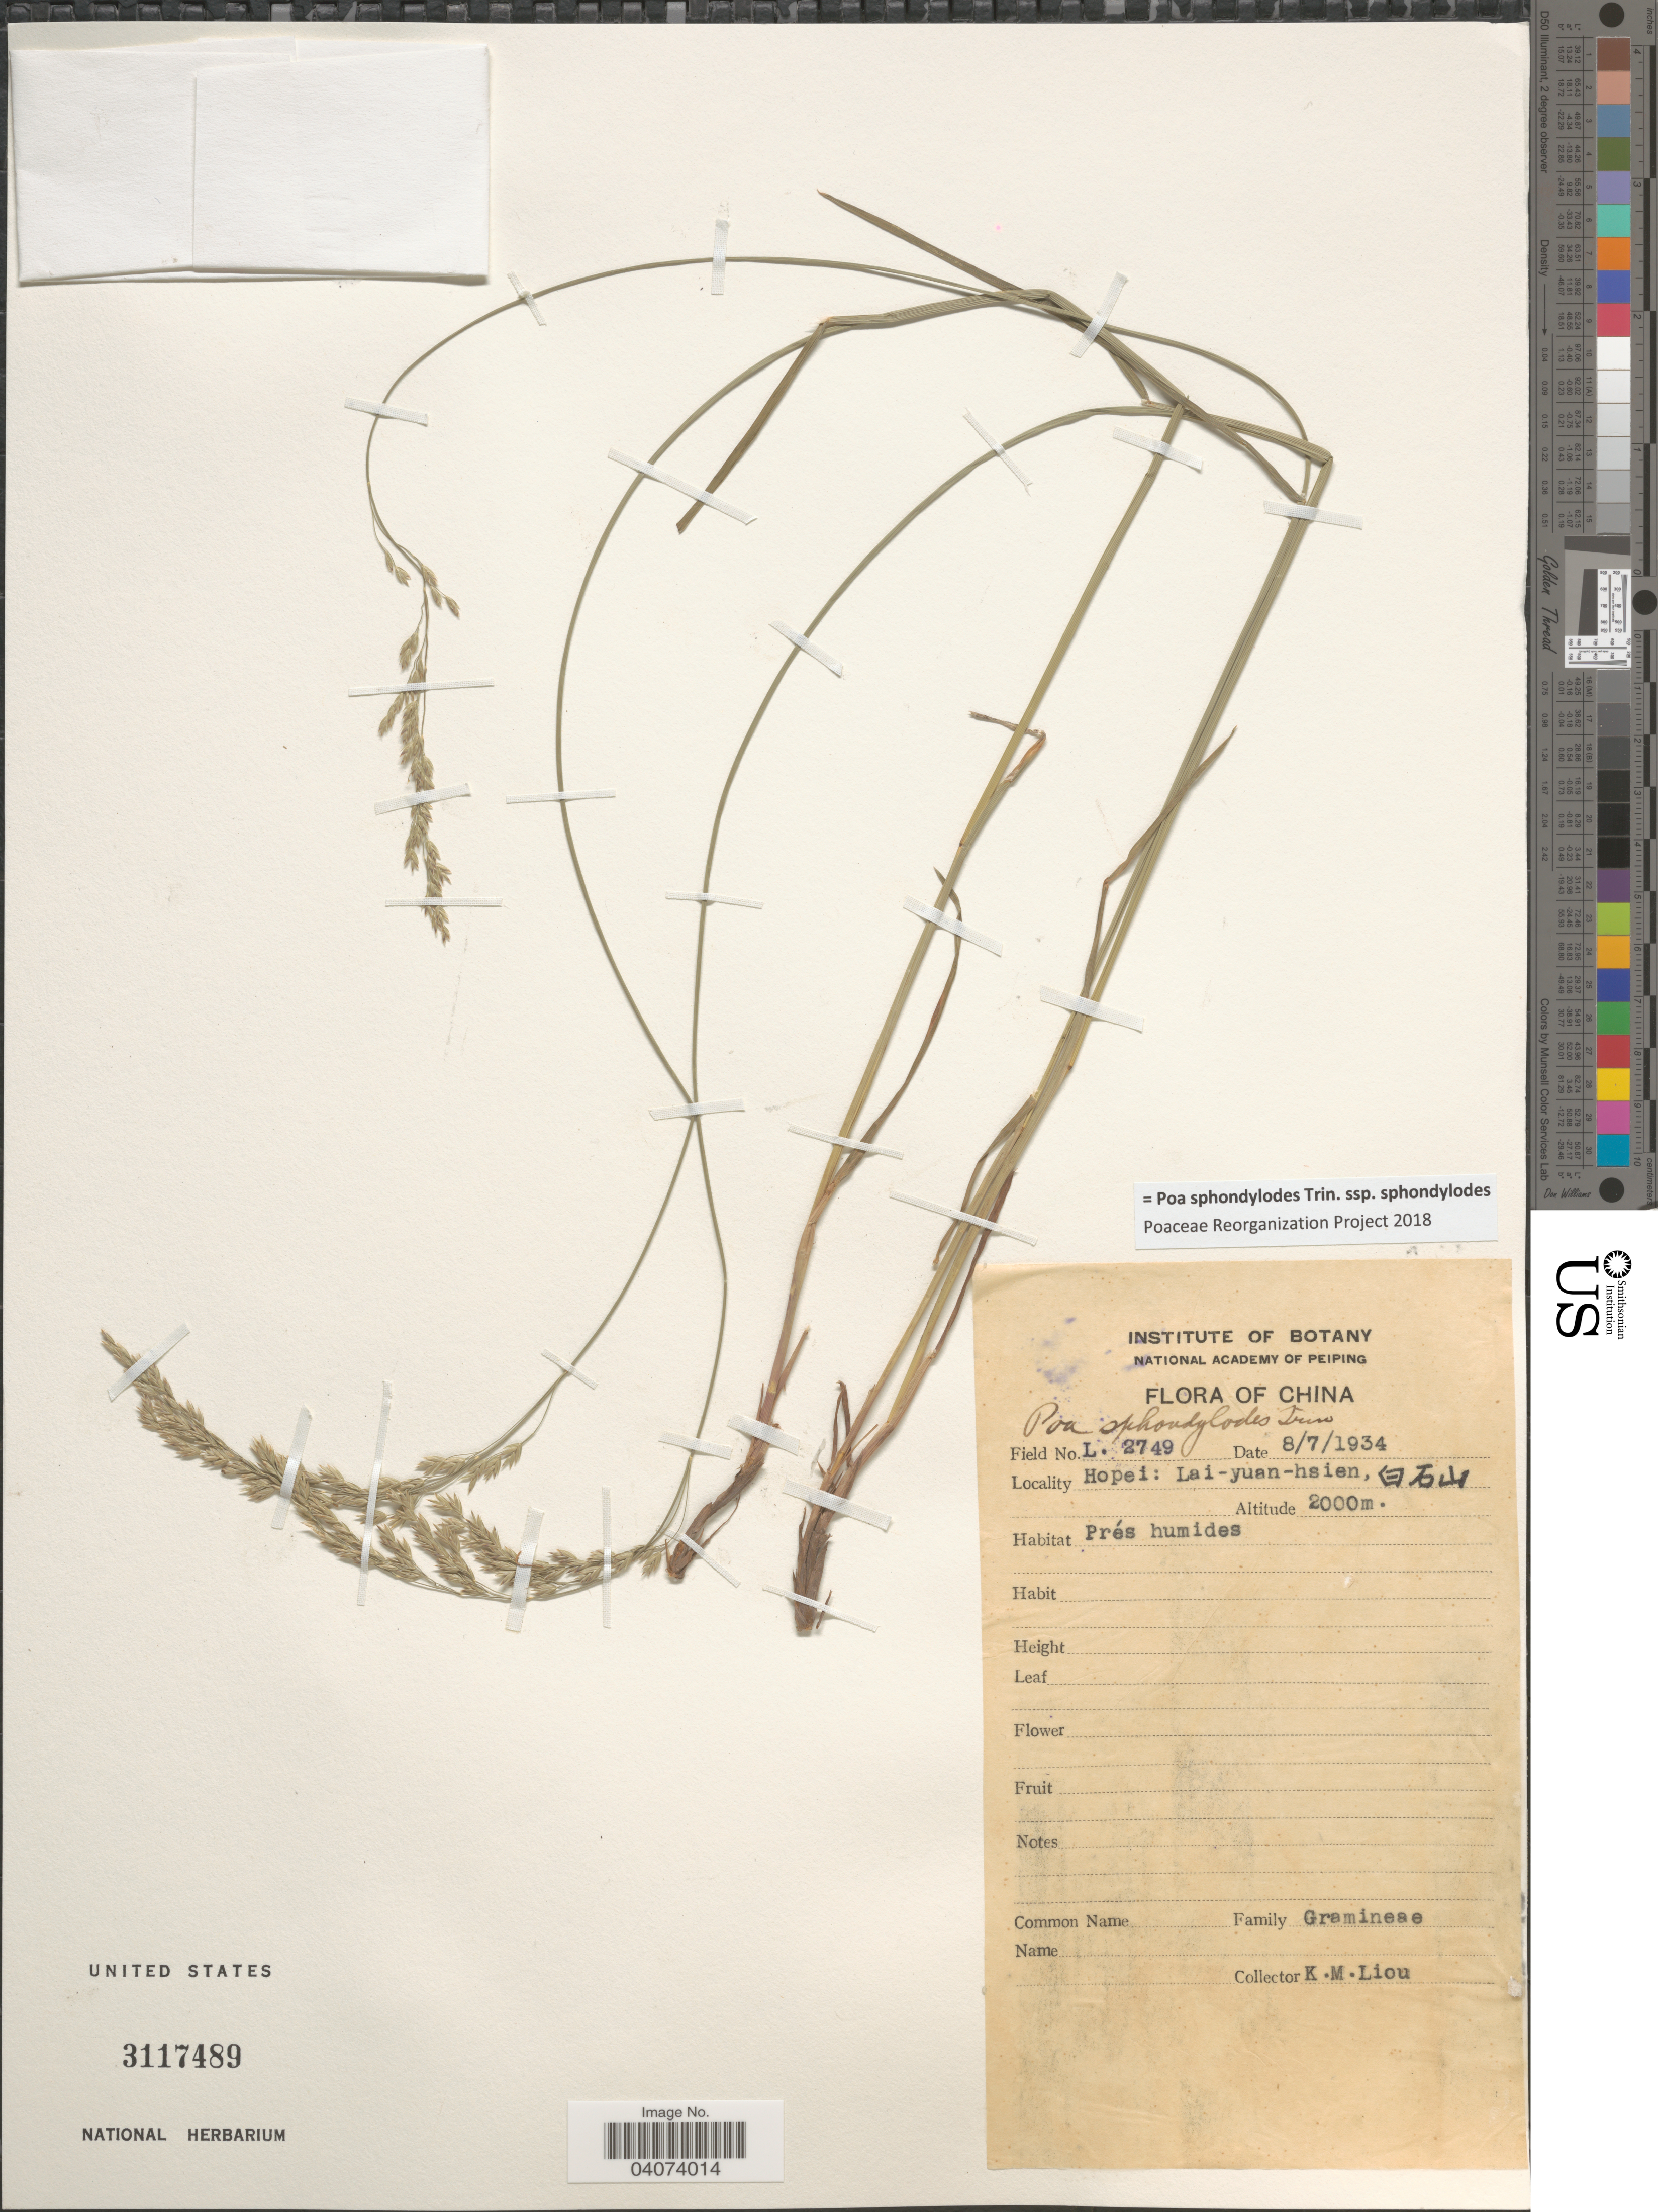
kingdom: Plantae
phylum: Tracheophyta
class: Liliopsida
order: Poales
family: Poaceae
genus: Poa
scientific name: Poa sphondylodes subsp. sphondylodes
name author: Trin.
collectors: K. M. Liou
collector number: L.2749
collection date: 1934-07-08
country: China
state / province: Hebei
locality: Hopei: Lai-yuan-hsien, X. Prés humides.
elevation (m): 2000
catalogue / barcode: US 3117489